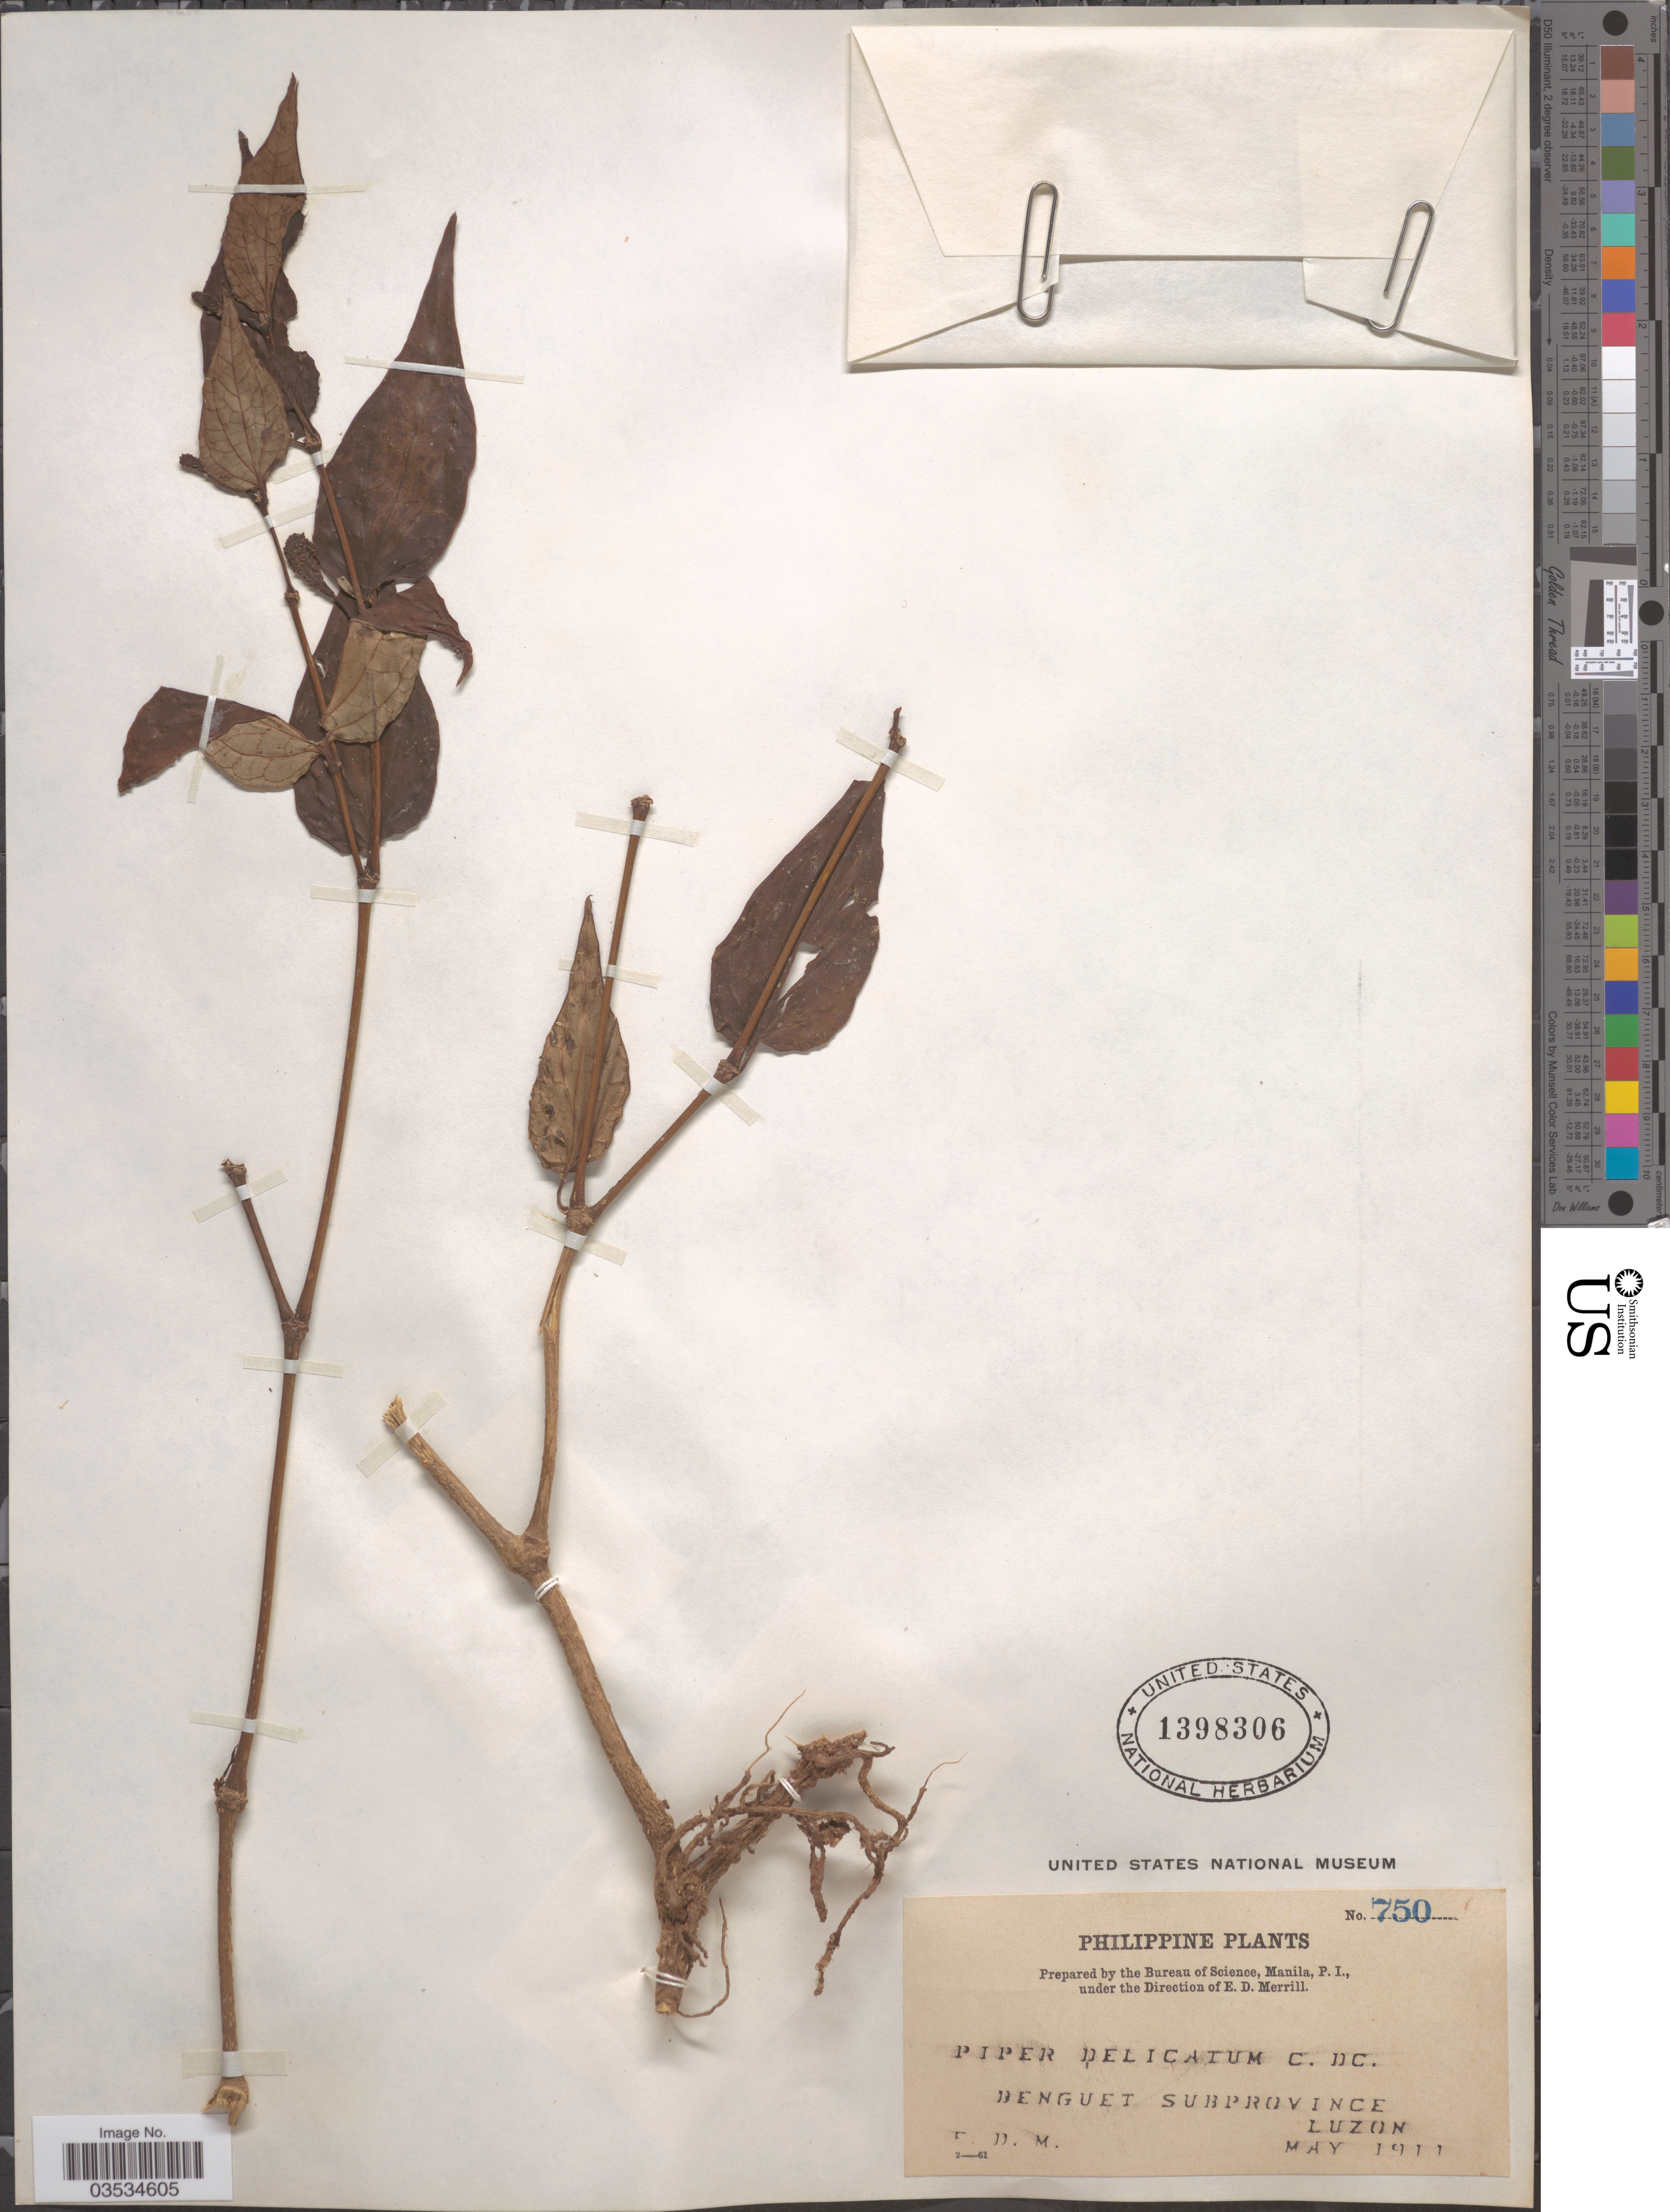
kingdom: Plantae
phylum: Tracheophyta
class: Magnoliopsida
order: Piperales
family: Piperaceae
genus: Piper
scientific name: Piper delicatum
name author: C. DC. in Elmer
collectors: E. D. Merrill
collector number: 750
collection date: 1911-05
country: Philippines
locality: Benguet Subprovince. Luzon.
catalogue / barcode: US 1398306